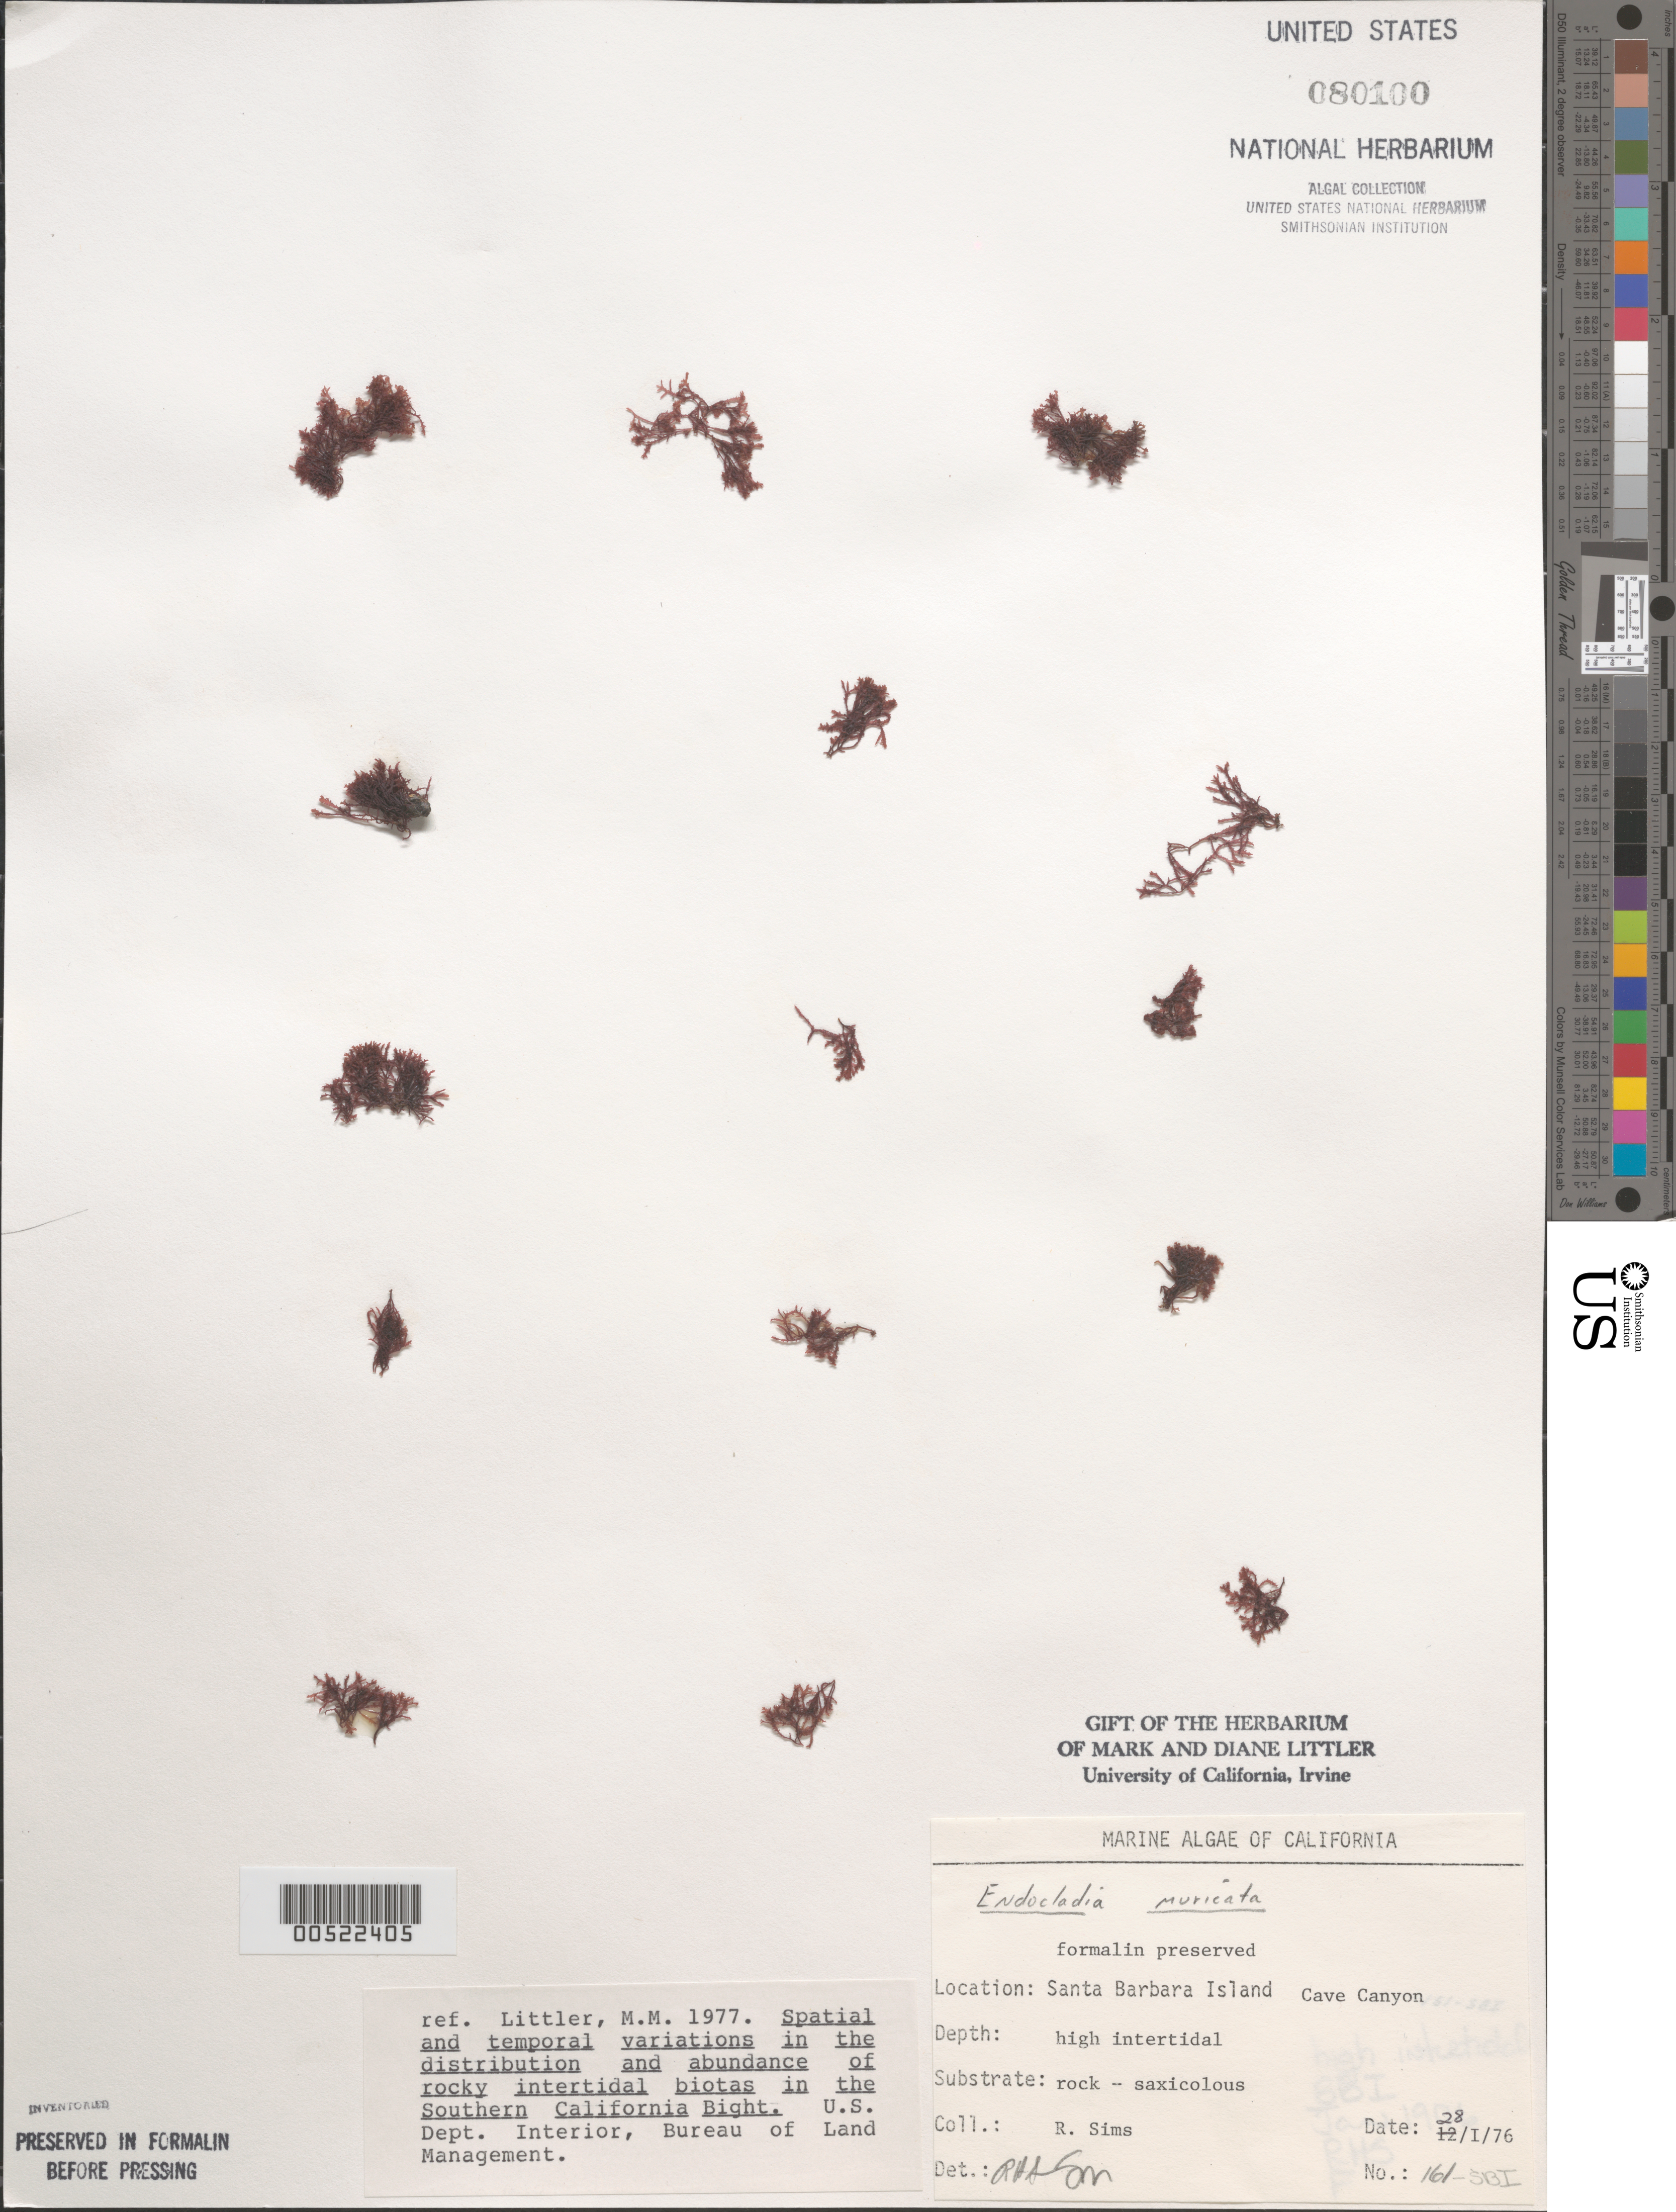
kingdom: Plantae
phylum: Rhodophyta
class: Florideophyceae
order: Gigartinales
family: Endocladiaceae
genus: Endocladia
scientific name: Endocladia muricata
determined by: Sims, Robert H.; Murray, S. N.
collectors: R. H. Sims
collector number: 161-sbi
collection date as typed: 28 Jan 1976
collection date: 1976-01-28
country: United States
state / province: California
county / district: Santa Barbara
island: Santa Barbara Island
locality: Cave Canyon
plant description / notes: BLM-SOCALBIGHT Rocky Intertidal Survey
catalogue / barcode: US 80100